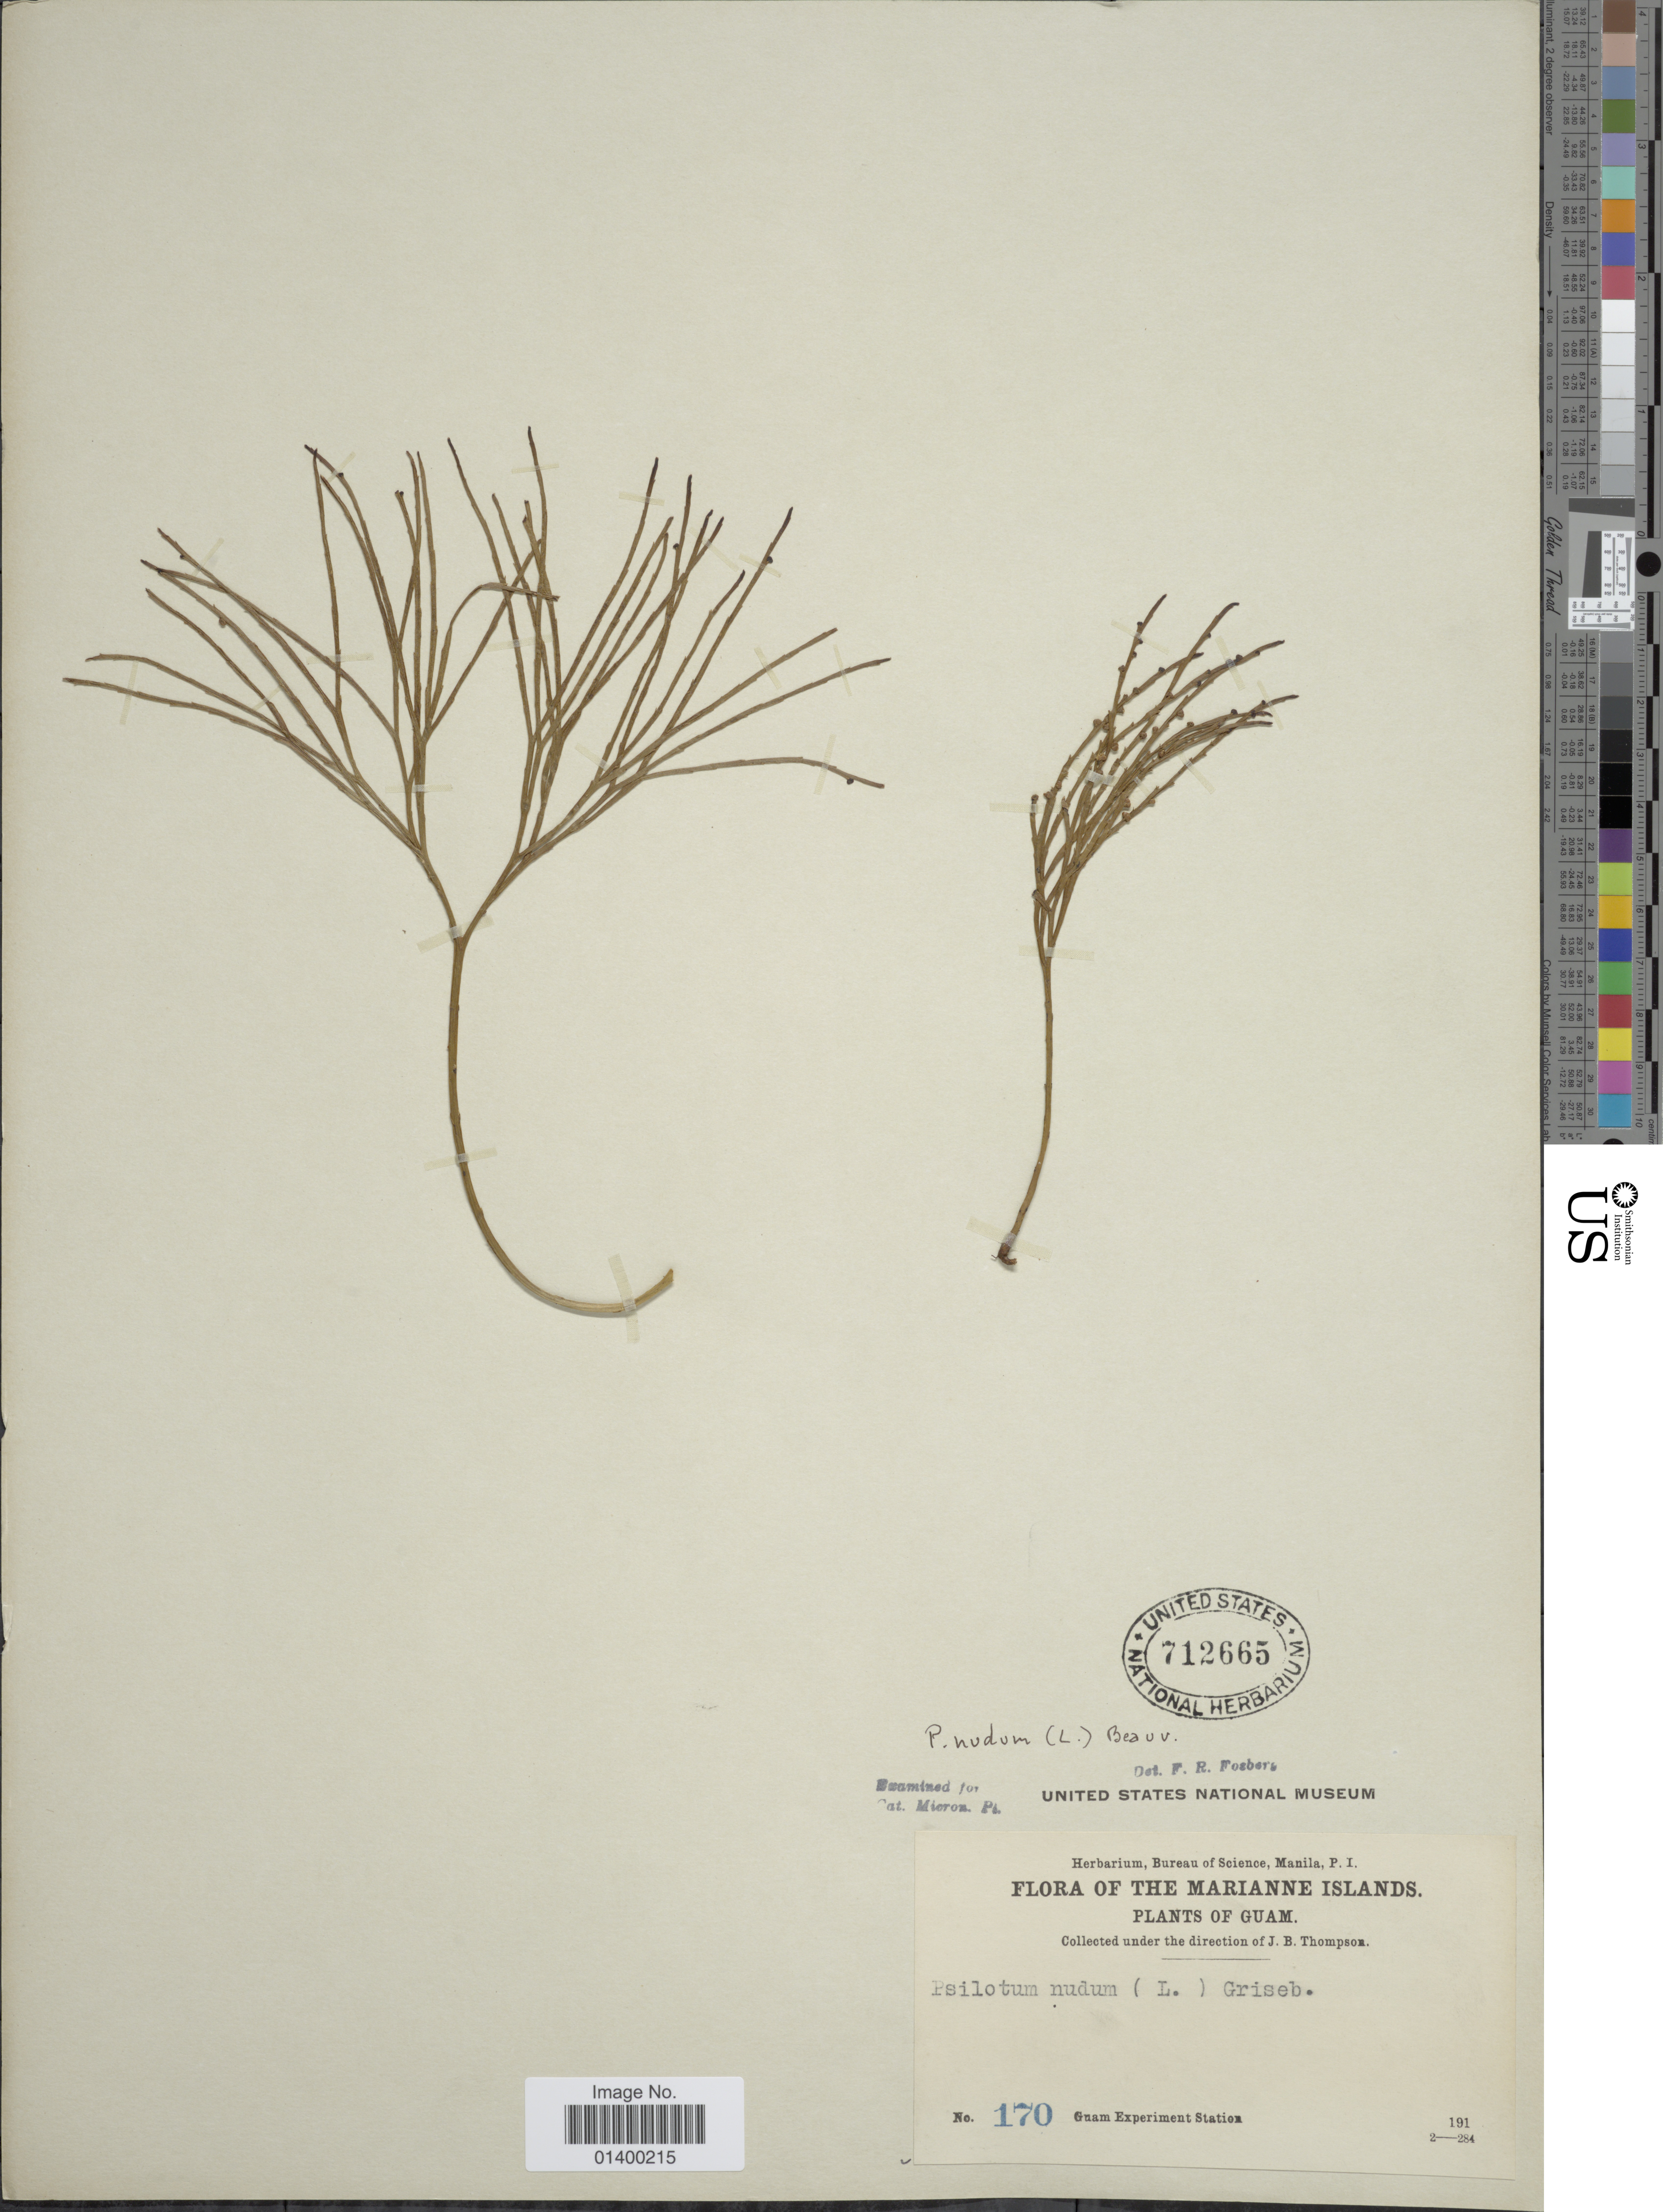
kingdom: Plantae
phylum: Tracheophyta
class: Polypodiopsida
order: Psilotales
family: Psilotaceae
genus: Psilotum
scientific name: Psilotum nudum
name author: (L.) P. Beauv.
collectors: J. B. Thompson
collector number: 170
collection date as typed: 191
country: Guam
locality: Marianne Islands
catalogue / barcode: US 712665